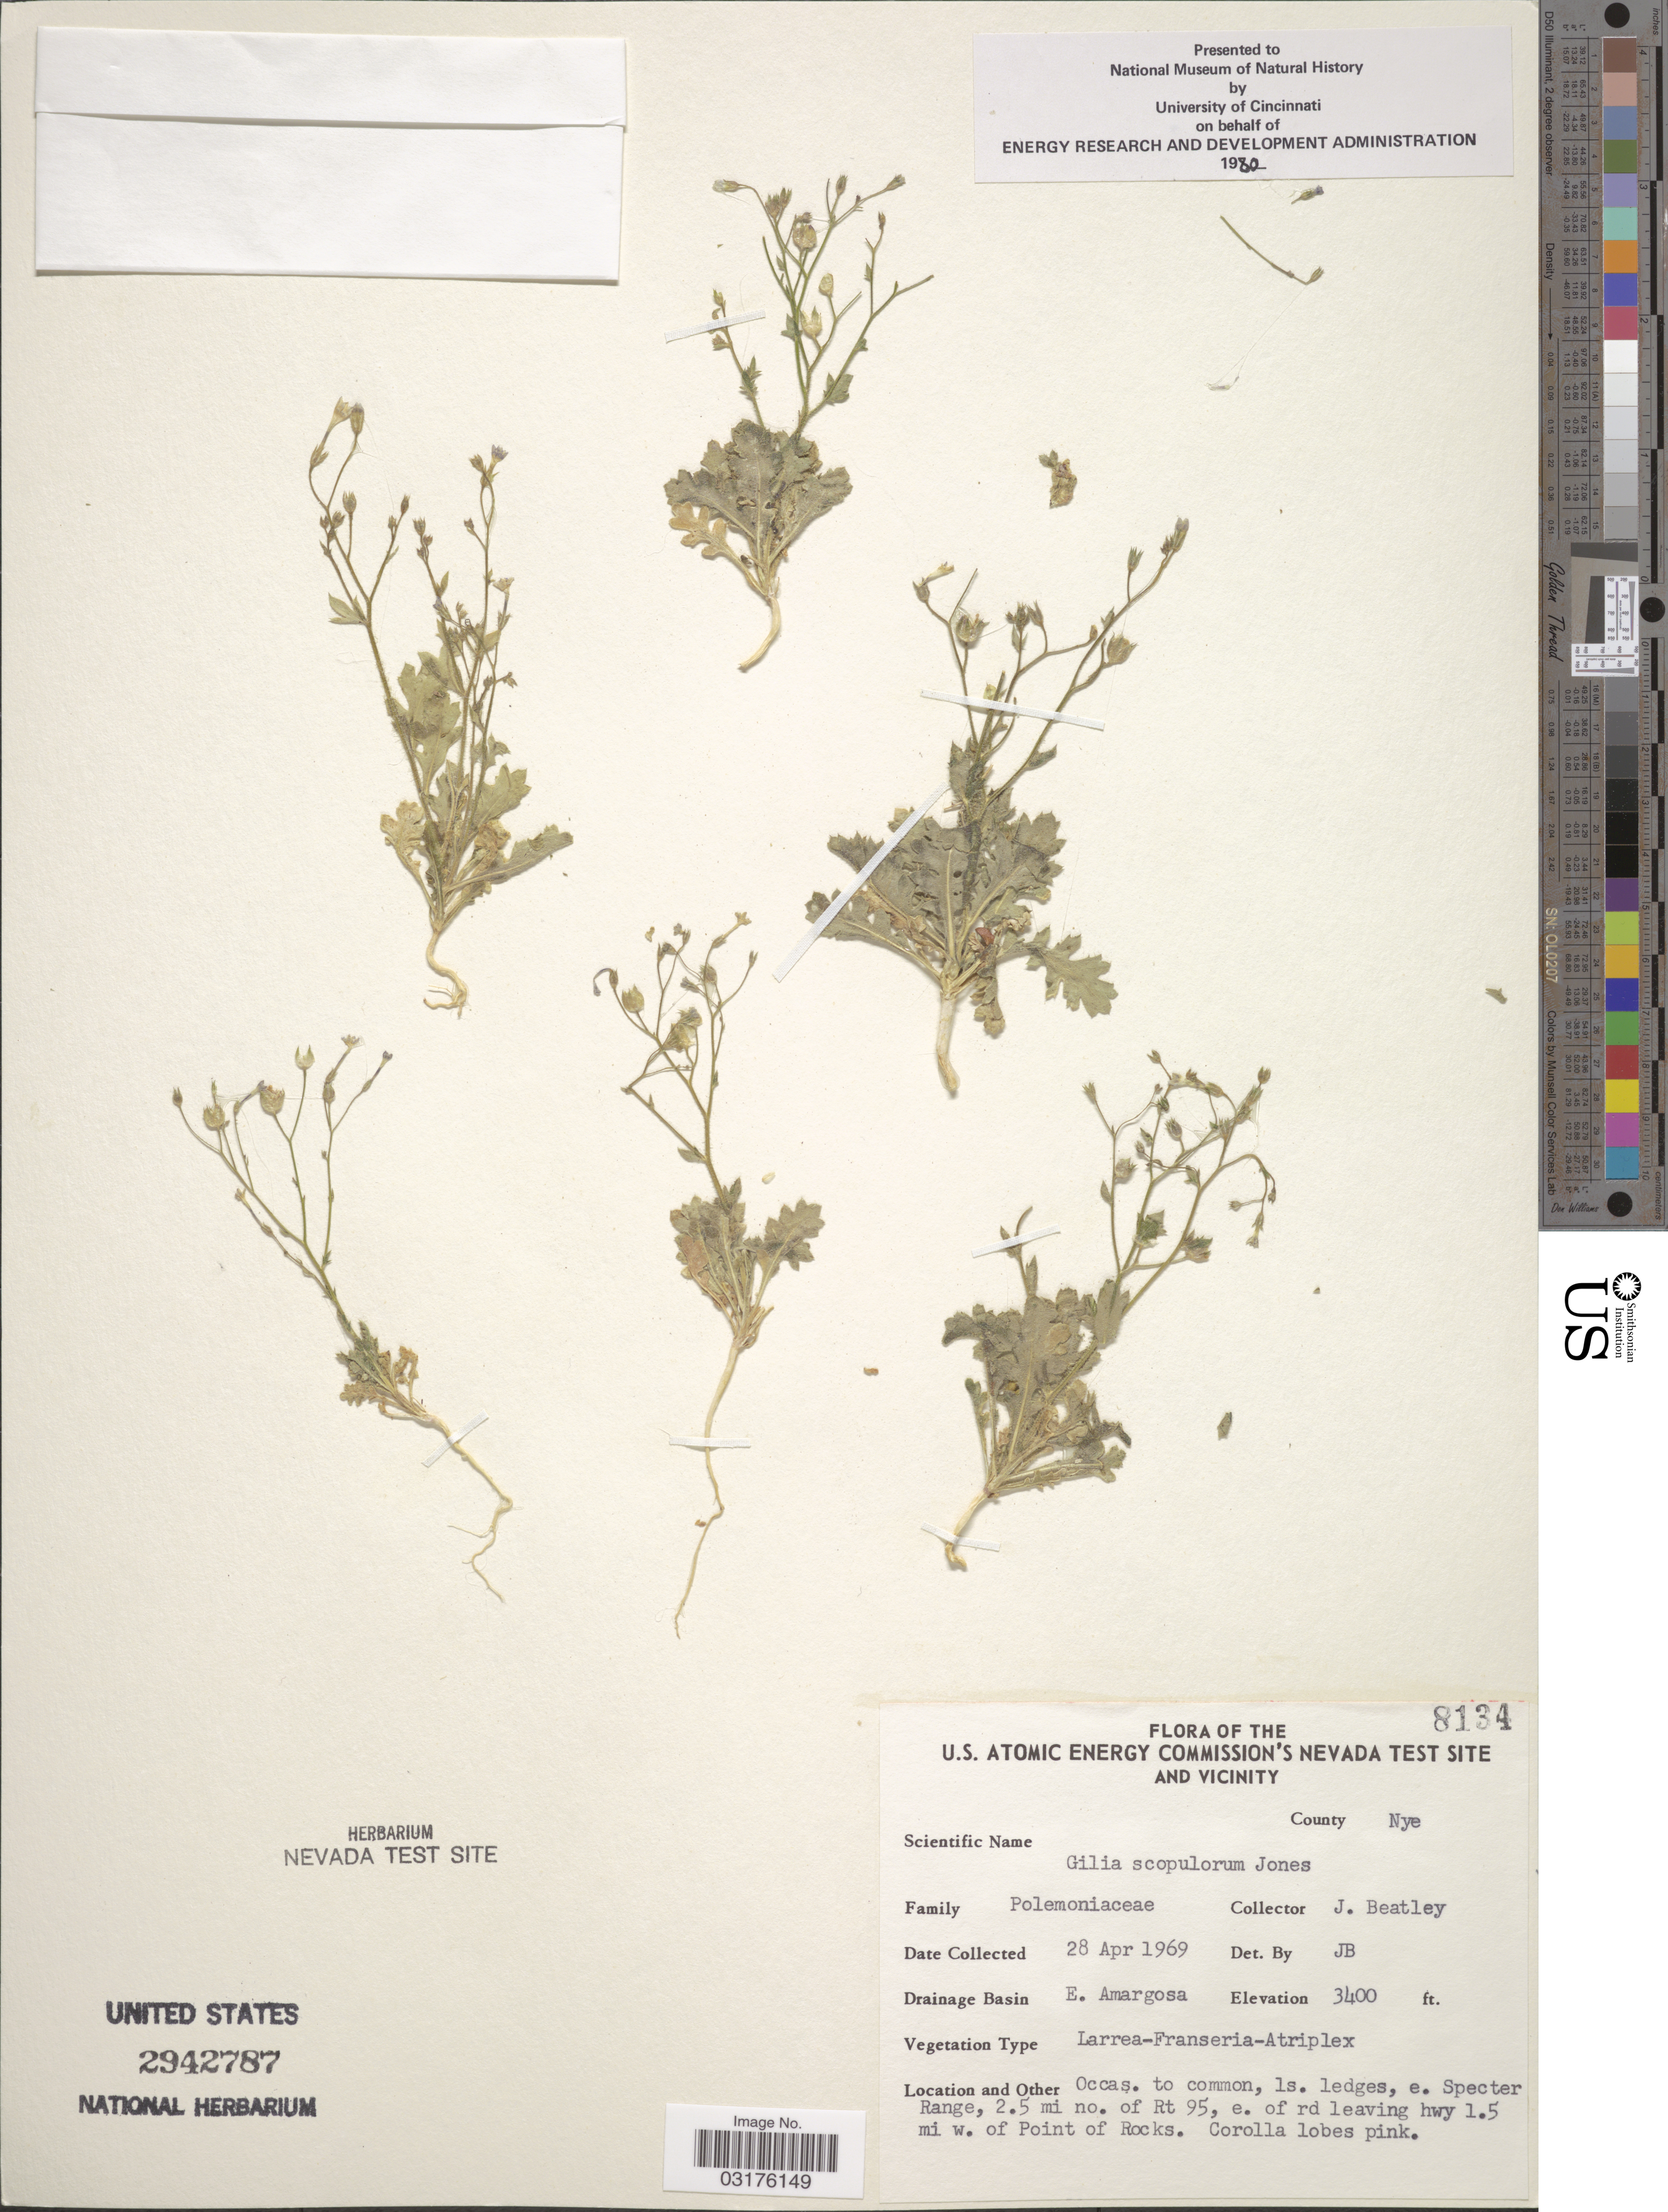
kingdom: Plantae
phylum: Tracheophyta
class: Magnoliopsida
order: Ericales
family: Polemoniaceae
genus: Gilia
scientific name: Gilia scopulorum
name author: M.E. Jones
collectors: J. C. Beatley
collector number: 8134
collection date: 1969-04-28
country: United States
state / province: Nevada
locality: The U.S. Atomic Energy Commission's Nevada Test Site And Vicinity, County Nye, Drainage Basin E. Amargosa, Ocass. to common, ls. ledges, e. Specter Range, 2.5 mi no. of Rt 95, e. of rd leaving hwy 1.5 mi w. of Point of Rocks.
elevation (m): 1036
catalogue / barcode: US 2942787